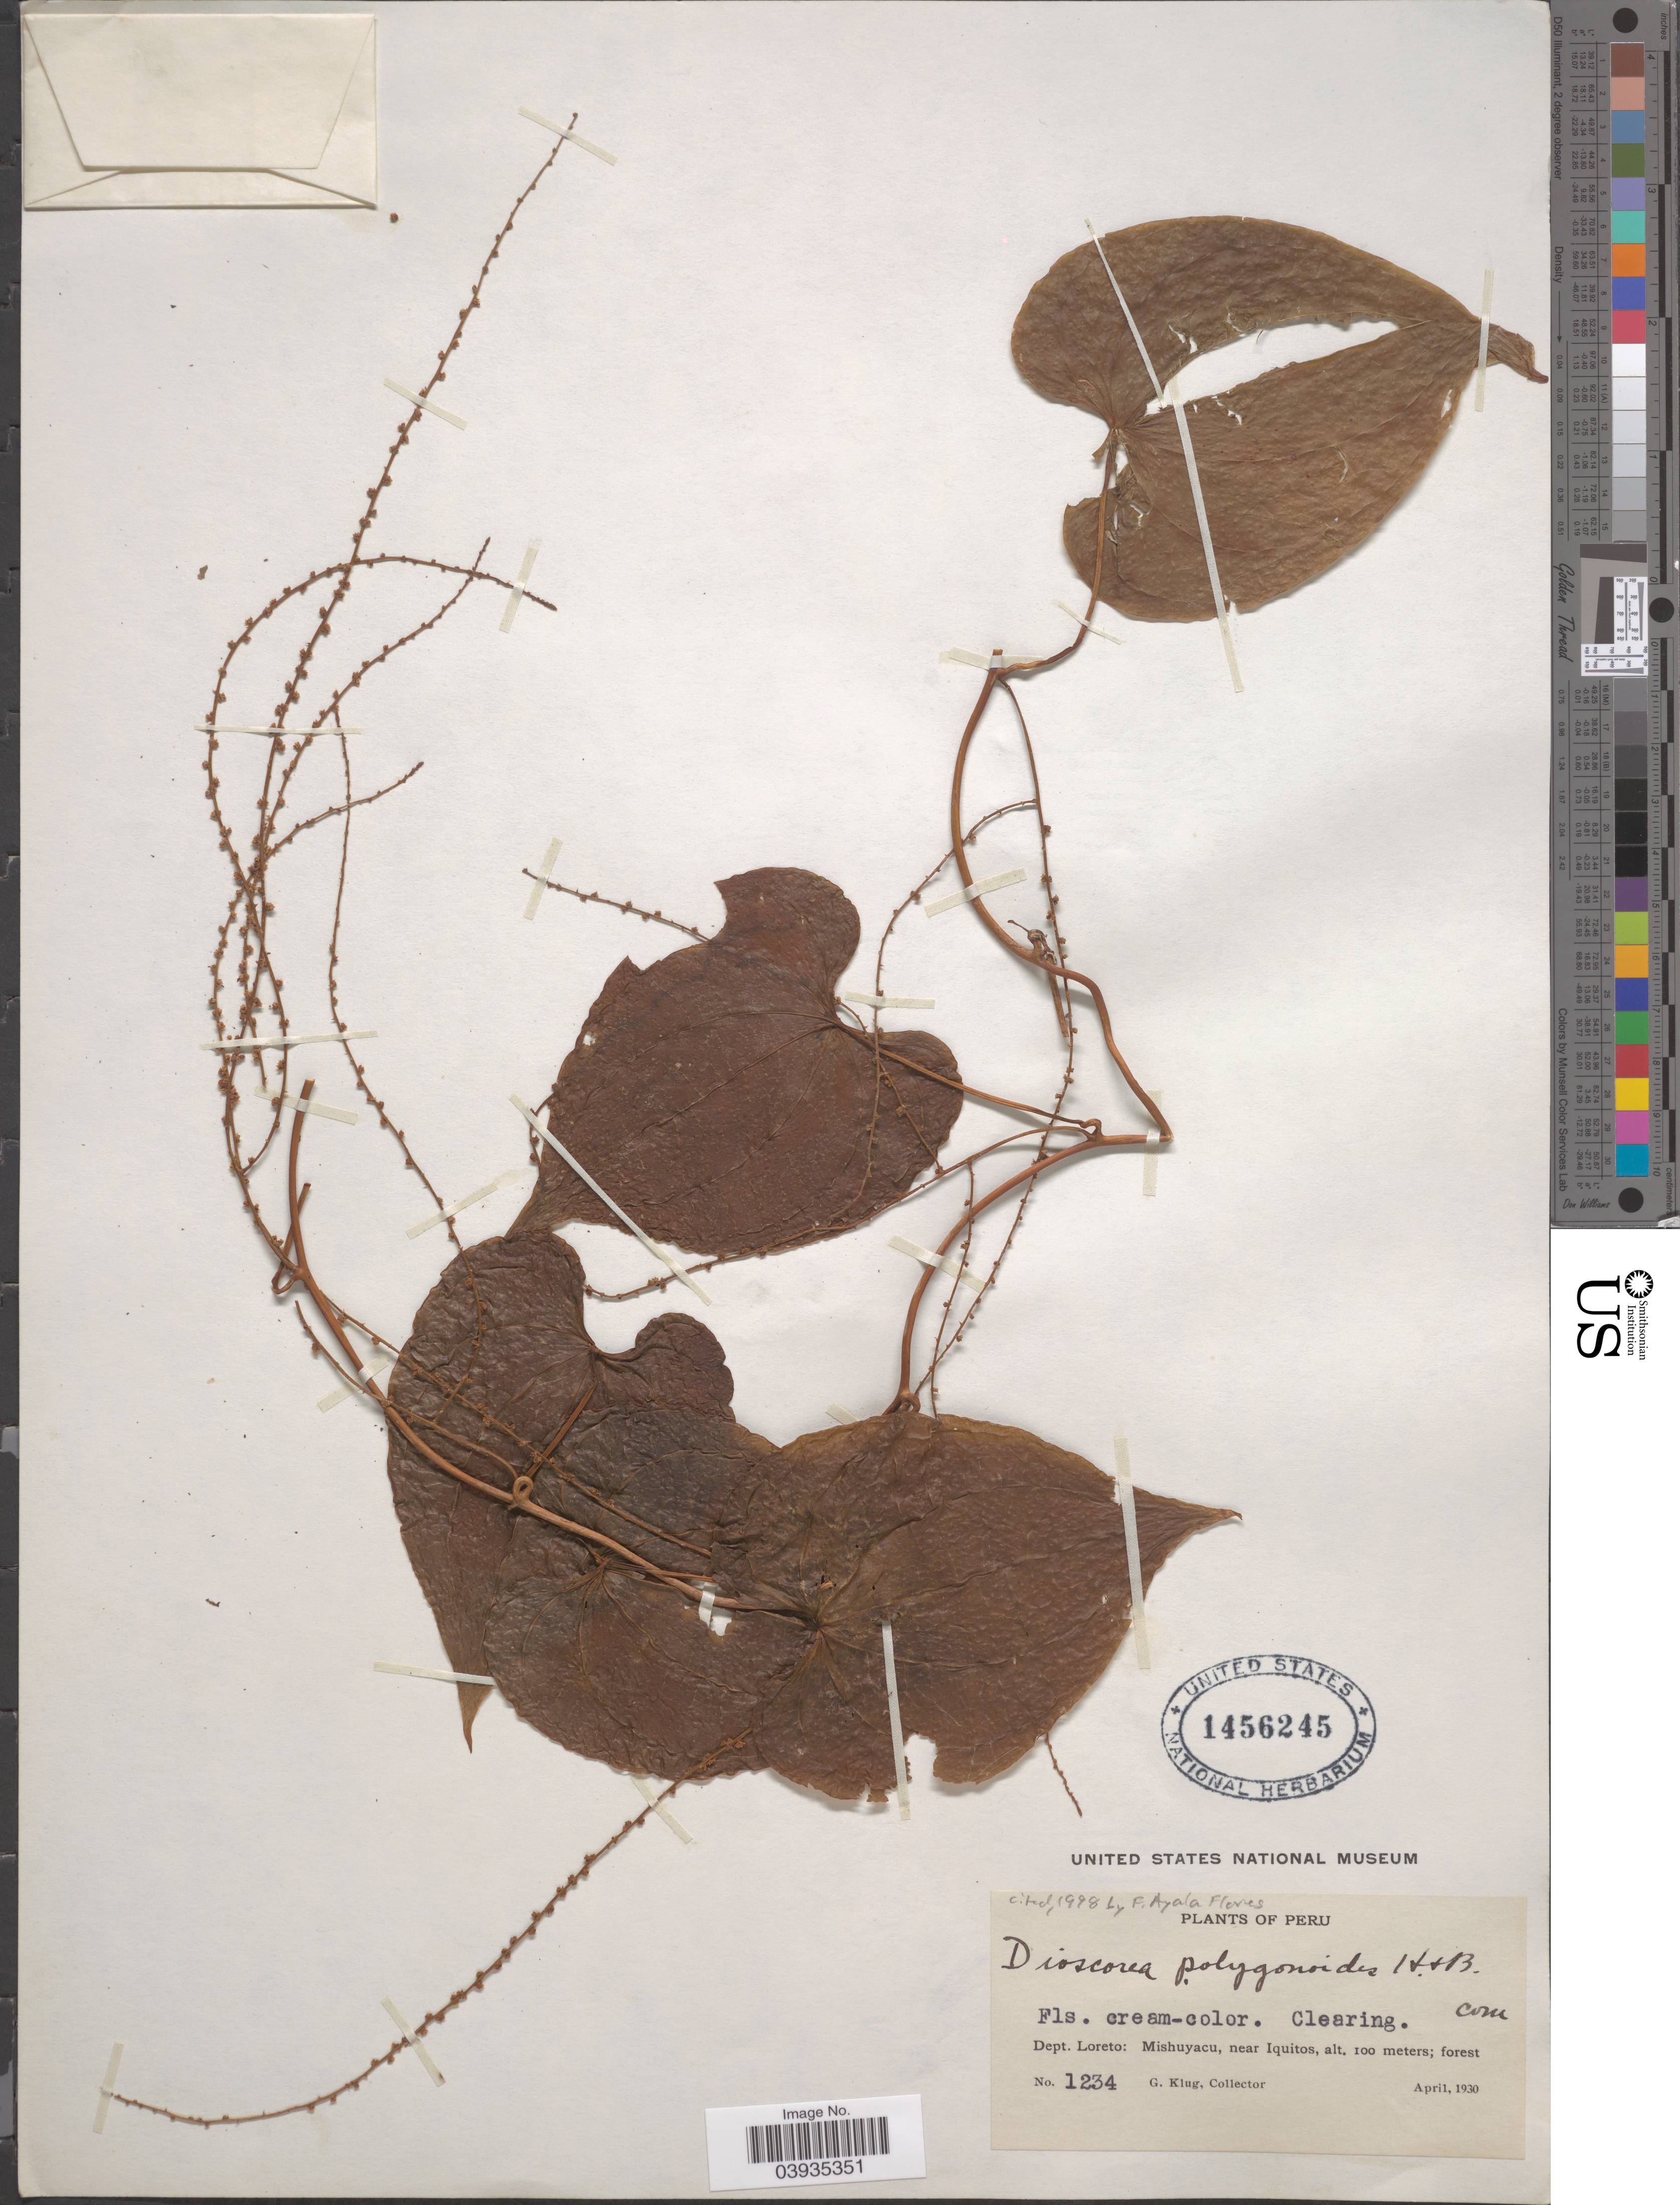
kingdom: Plantae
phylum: Tracheophyta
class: Liliopsida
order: Dioscoreales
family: Dioscoreaceae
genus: Dioscorea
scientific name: Dioscorea polygonoides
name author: Humb. & Bonpl. ex Willd.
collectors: G. Klug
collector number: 1234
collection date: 1930-04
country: Peru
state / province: Loreto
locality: Dept. Loreto: Mishuyacu, near Iquitos.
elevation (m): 100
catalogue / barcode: US 1456245